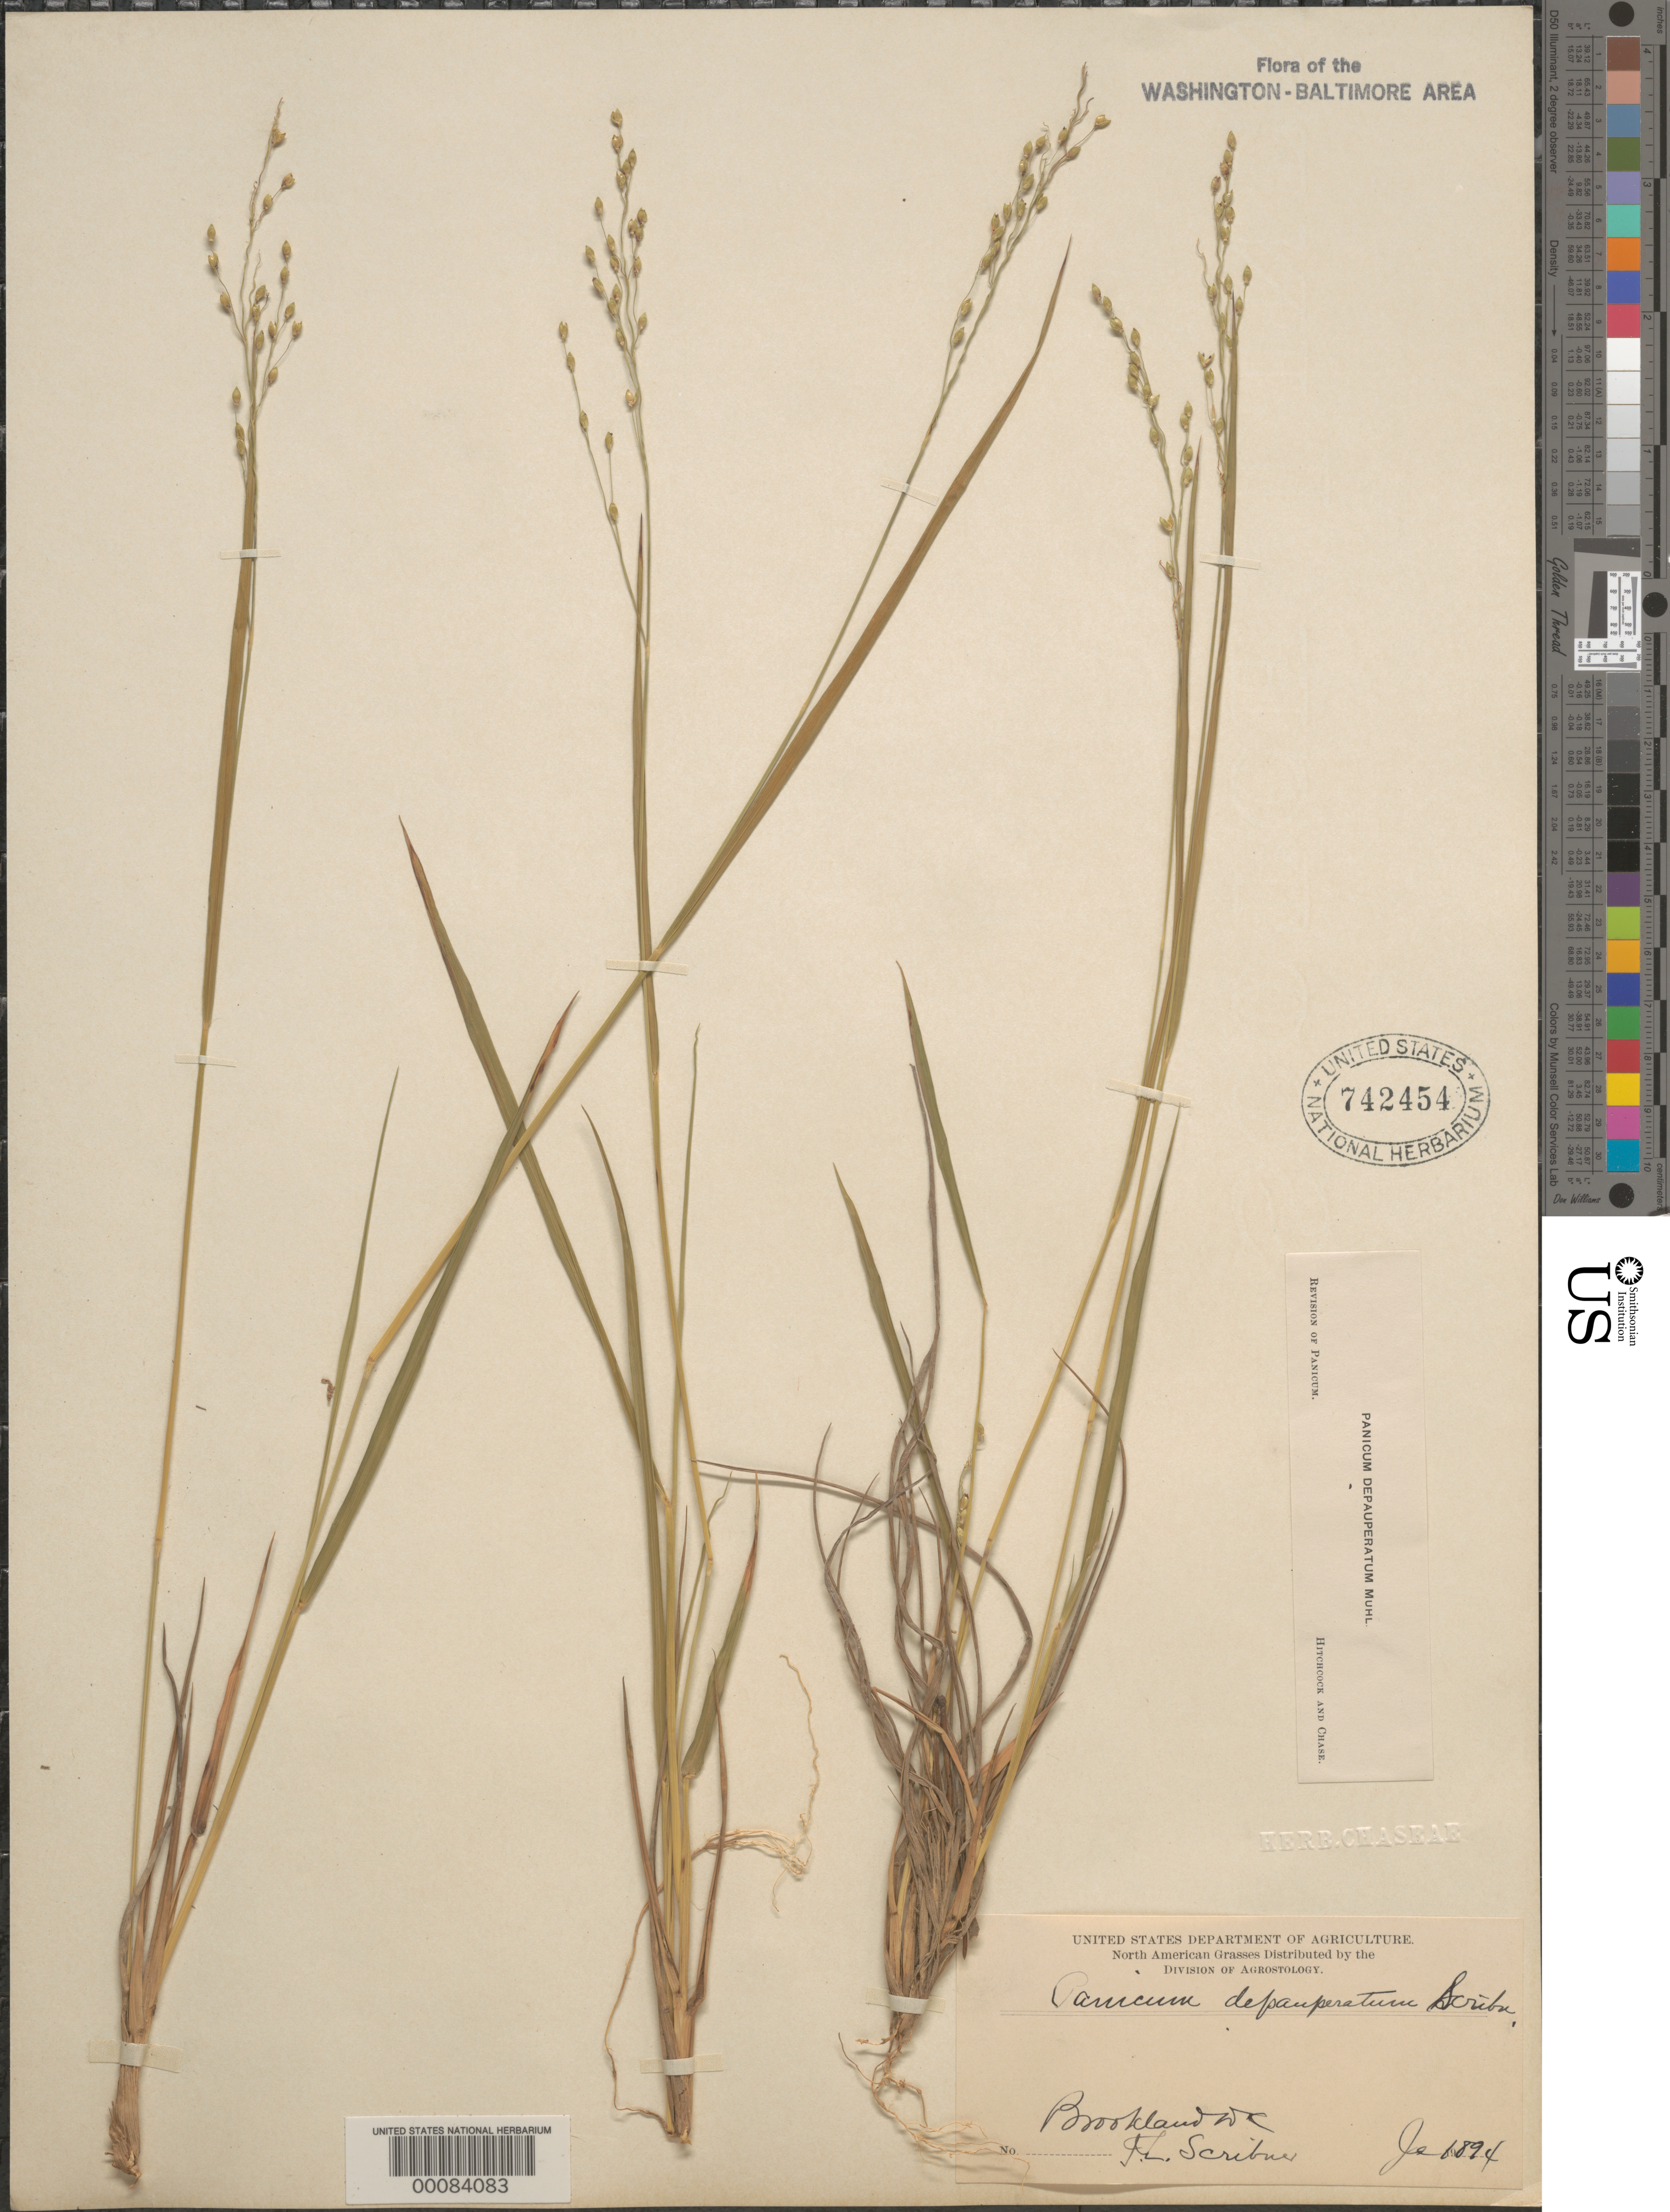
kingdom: Plantae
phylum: Tracheophyta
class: Liliopsida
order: Poales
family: Poaceae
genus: Dichanthelium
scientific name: Dichanthelium depauperatum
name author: (Muhl.) Gould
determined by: Hitchcock, A. S.; Chase, [M.] A.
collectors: F. L. Scribner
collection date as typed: Jun 1894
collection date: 1894-06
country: United States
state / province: District of Columbia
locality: Brookland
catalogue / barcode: US 742454